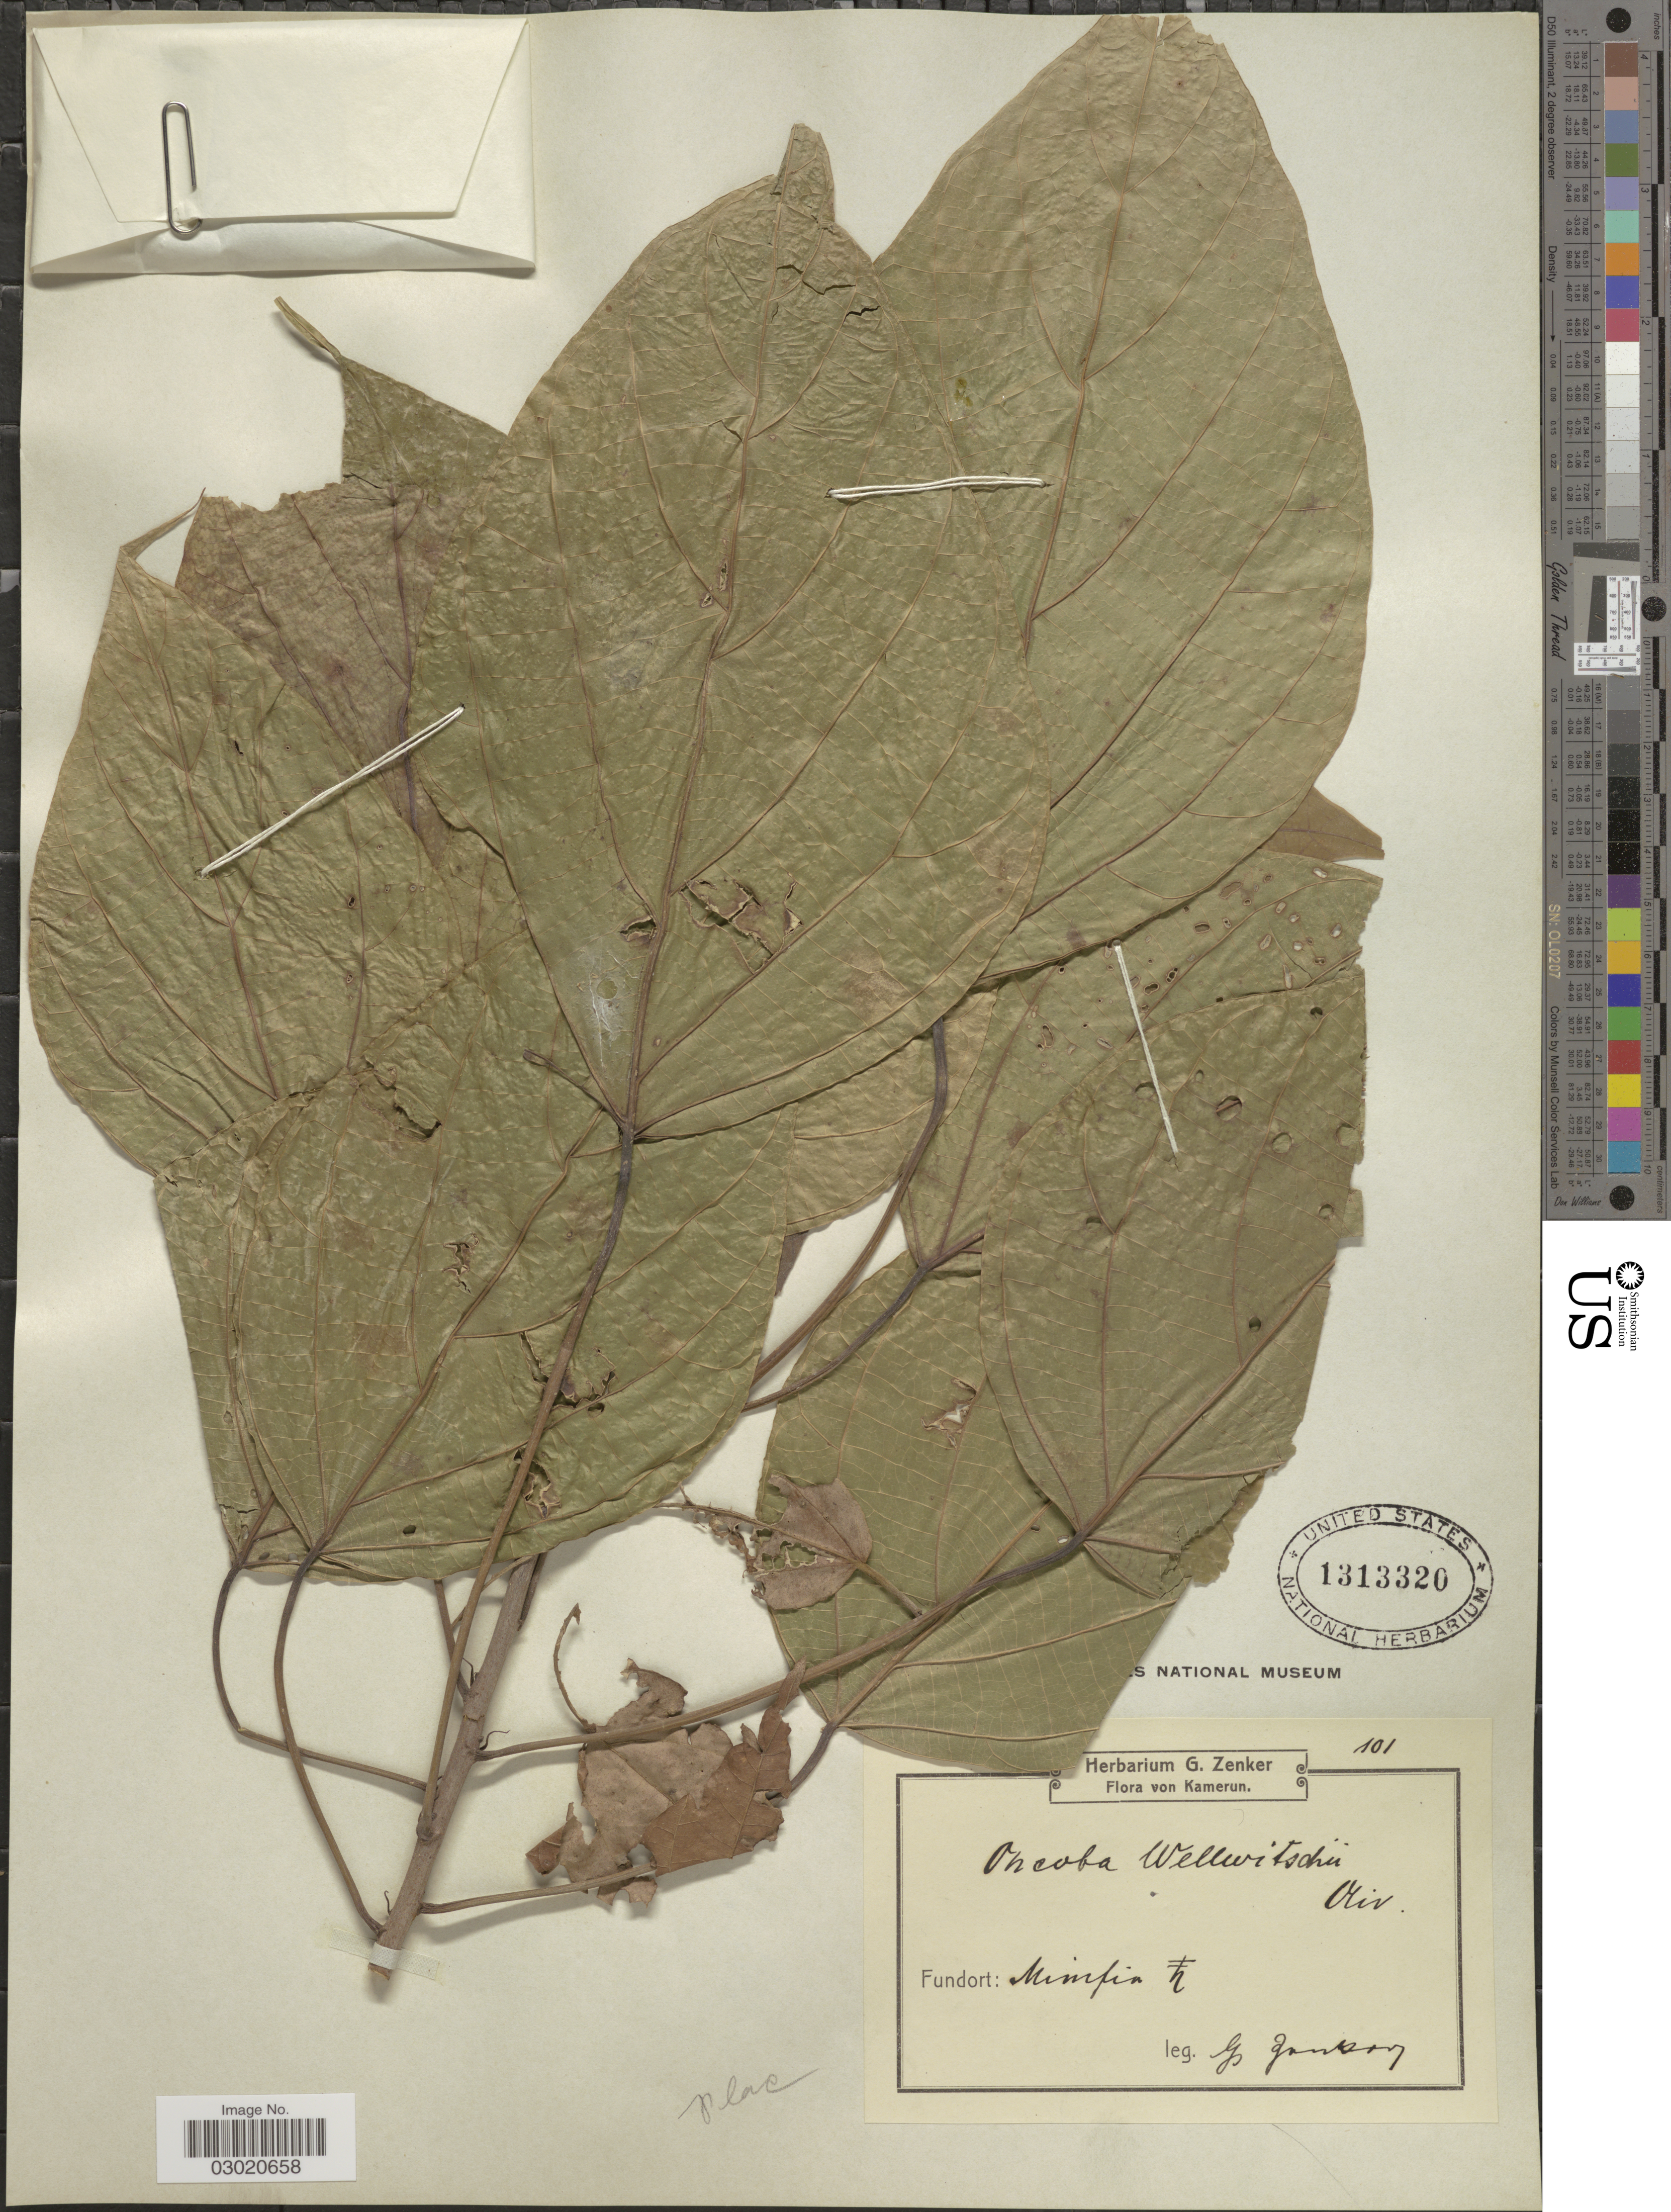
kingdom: Plantae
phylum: Tracheophyta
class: Magnoliopsida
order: Malpighiales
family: Salicaceae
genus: Oncoba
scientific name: Oncoba routledgei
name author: Sprague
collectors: G. A. Zenker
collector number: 101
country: Cameroon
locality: Kamerun, Fundort: Mimfe.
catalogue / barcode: US 1313320